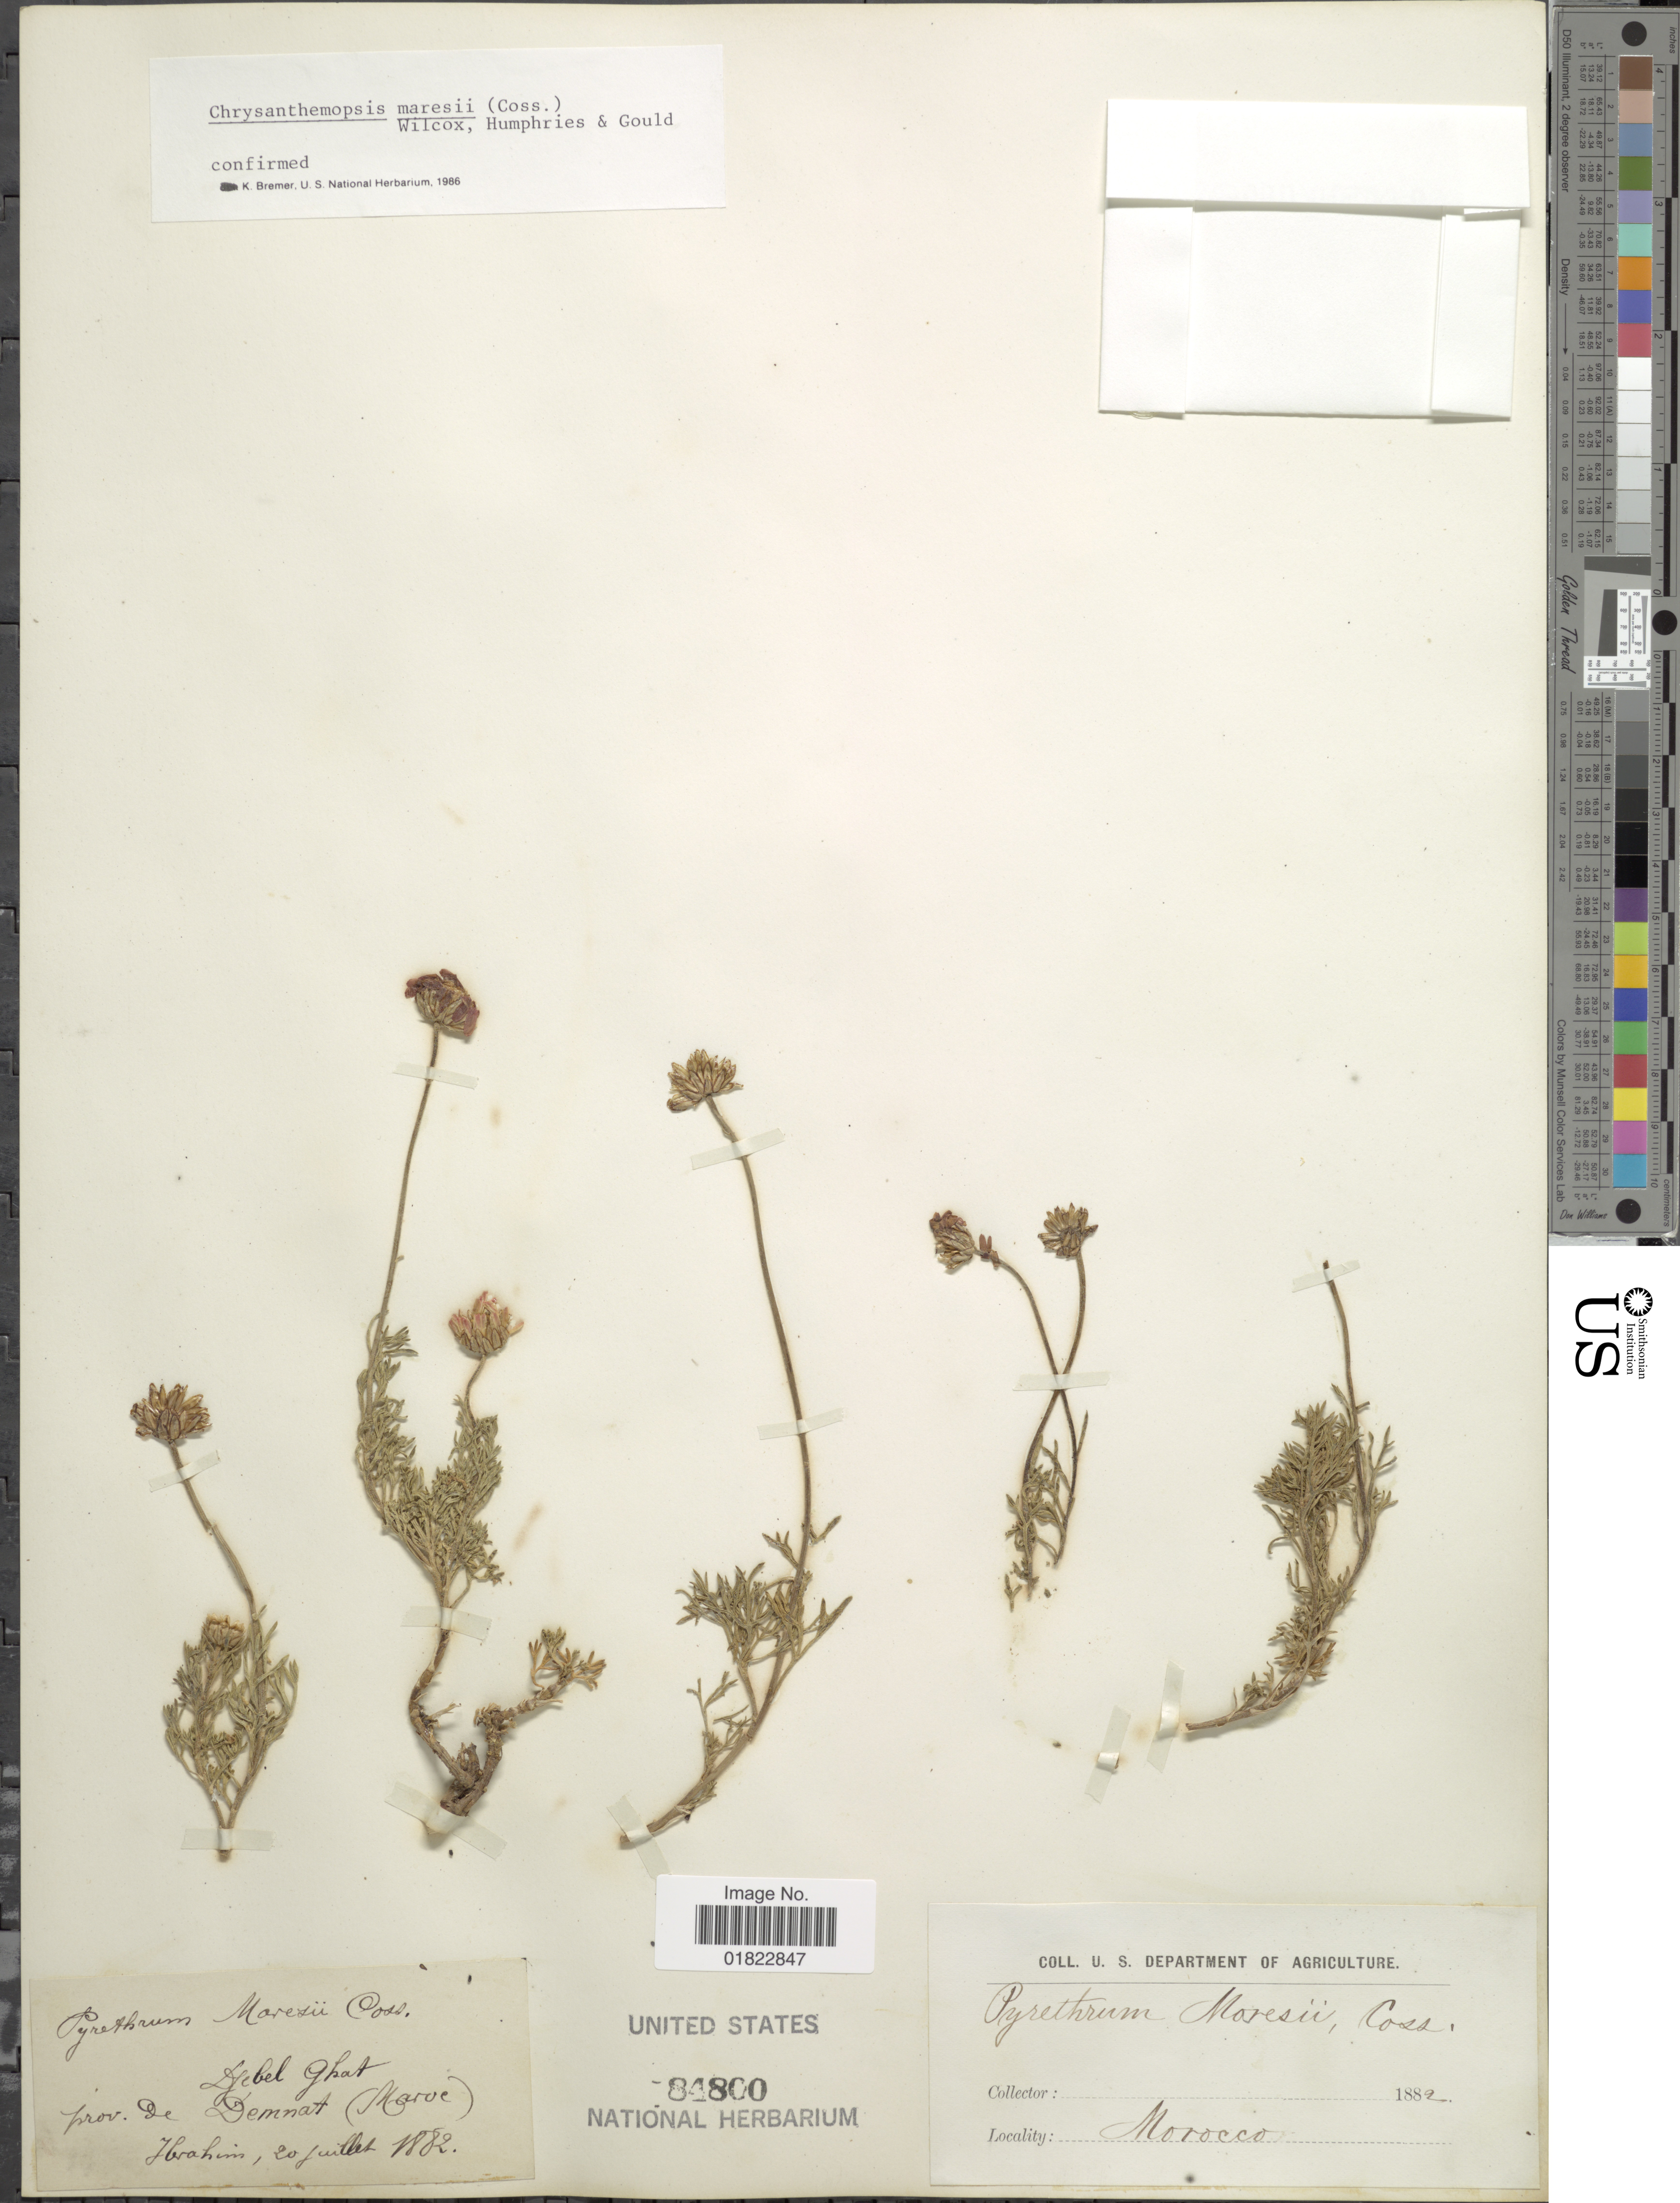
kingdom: Plantae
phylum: Tracheophyta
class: Magnoliopsida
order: Asterales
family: Asteraceae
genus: Chrysanthemum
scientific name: Chrysanthemum maresii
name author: (Brot.) B.H. Wilcox et al.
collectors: -. Ibrahim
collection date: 1882-07-20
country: Morocco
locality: Prov. de Demnat (Maroc), Djebel Ghat.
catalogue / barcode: US 84800